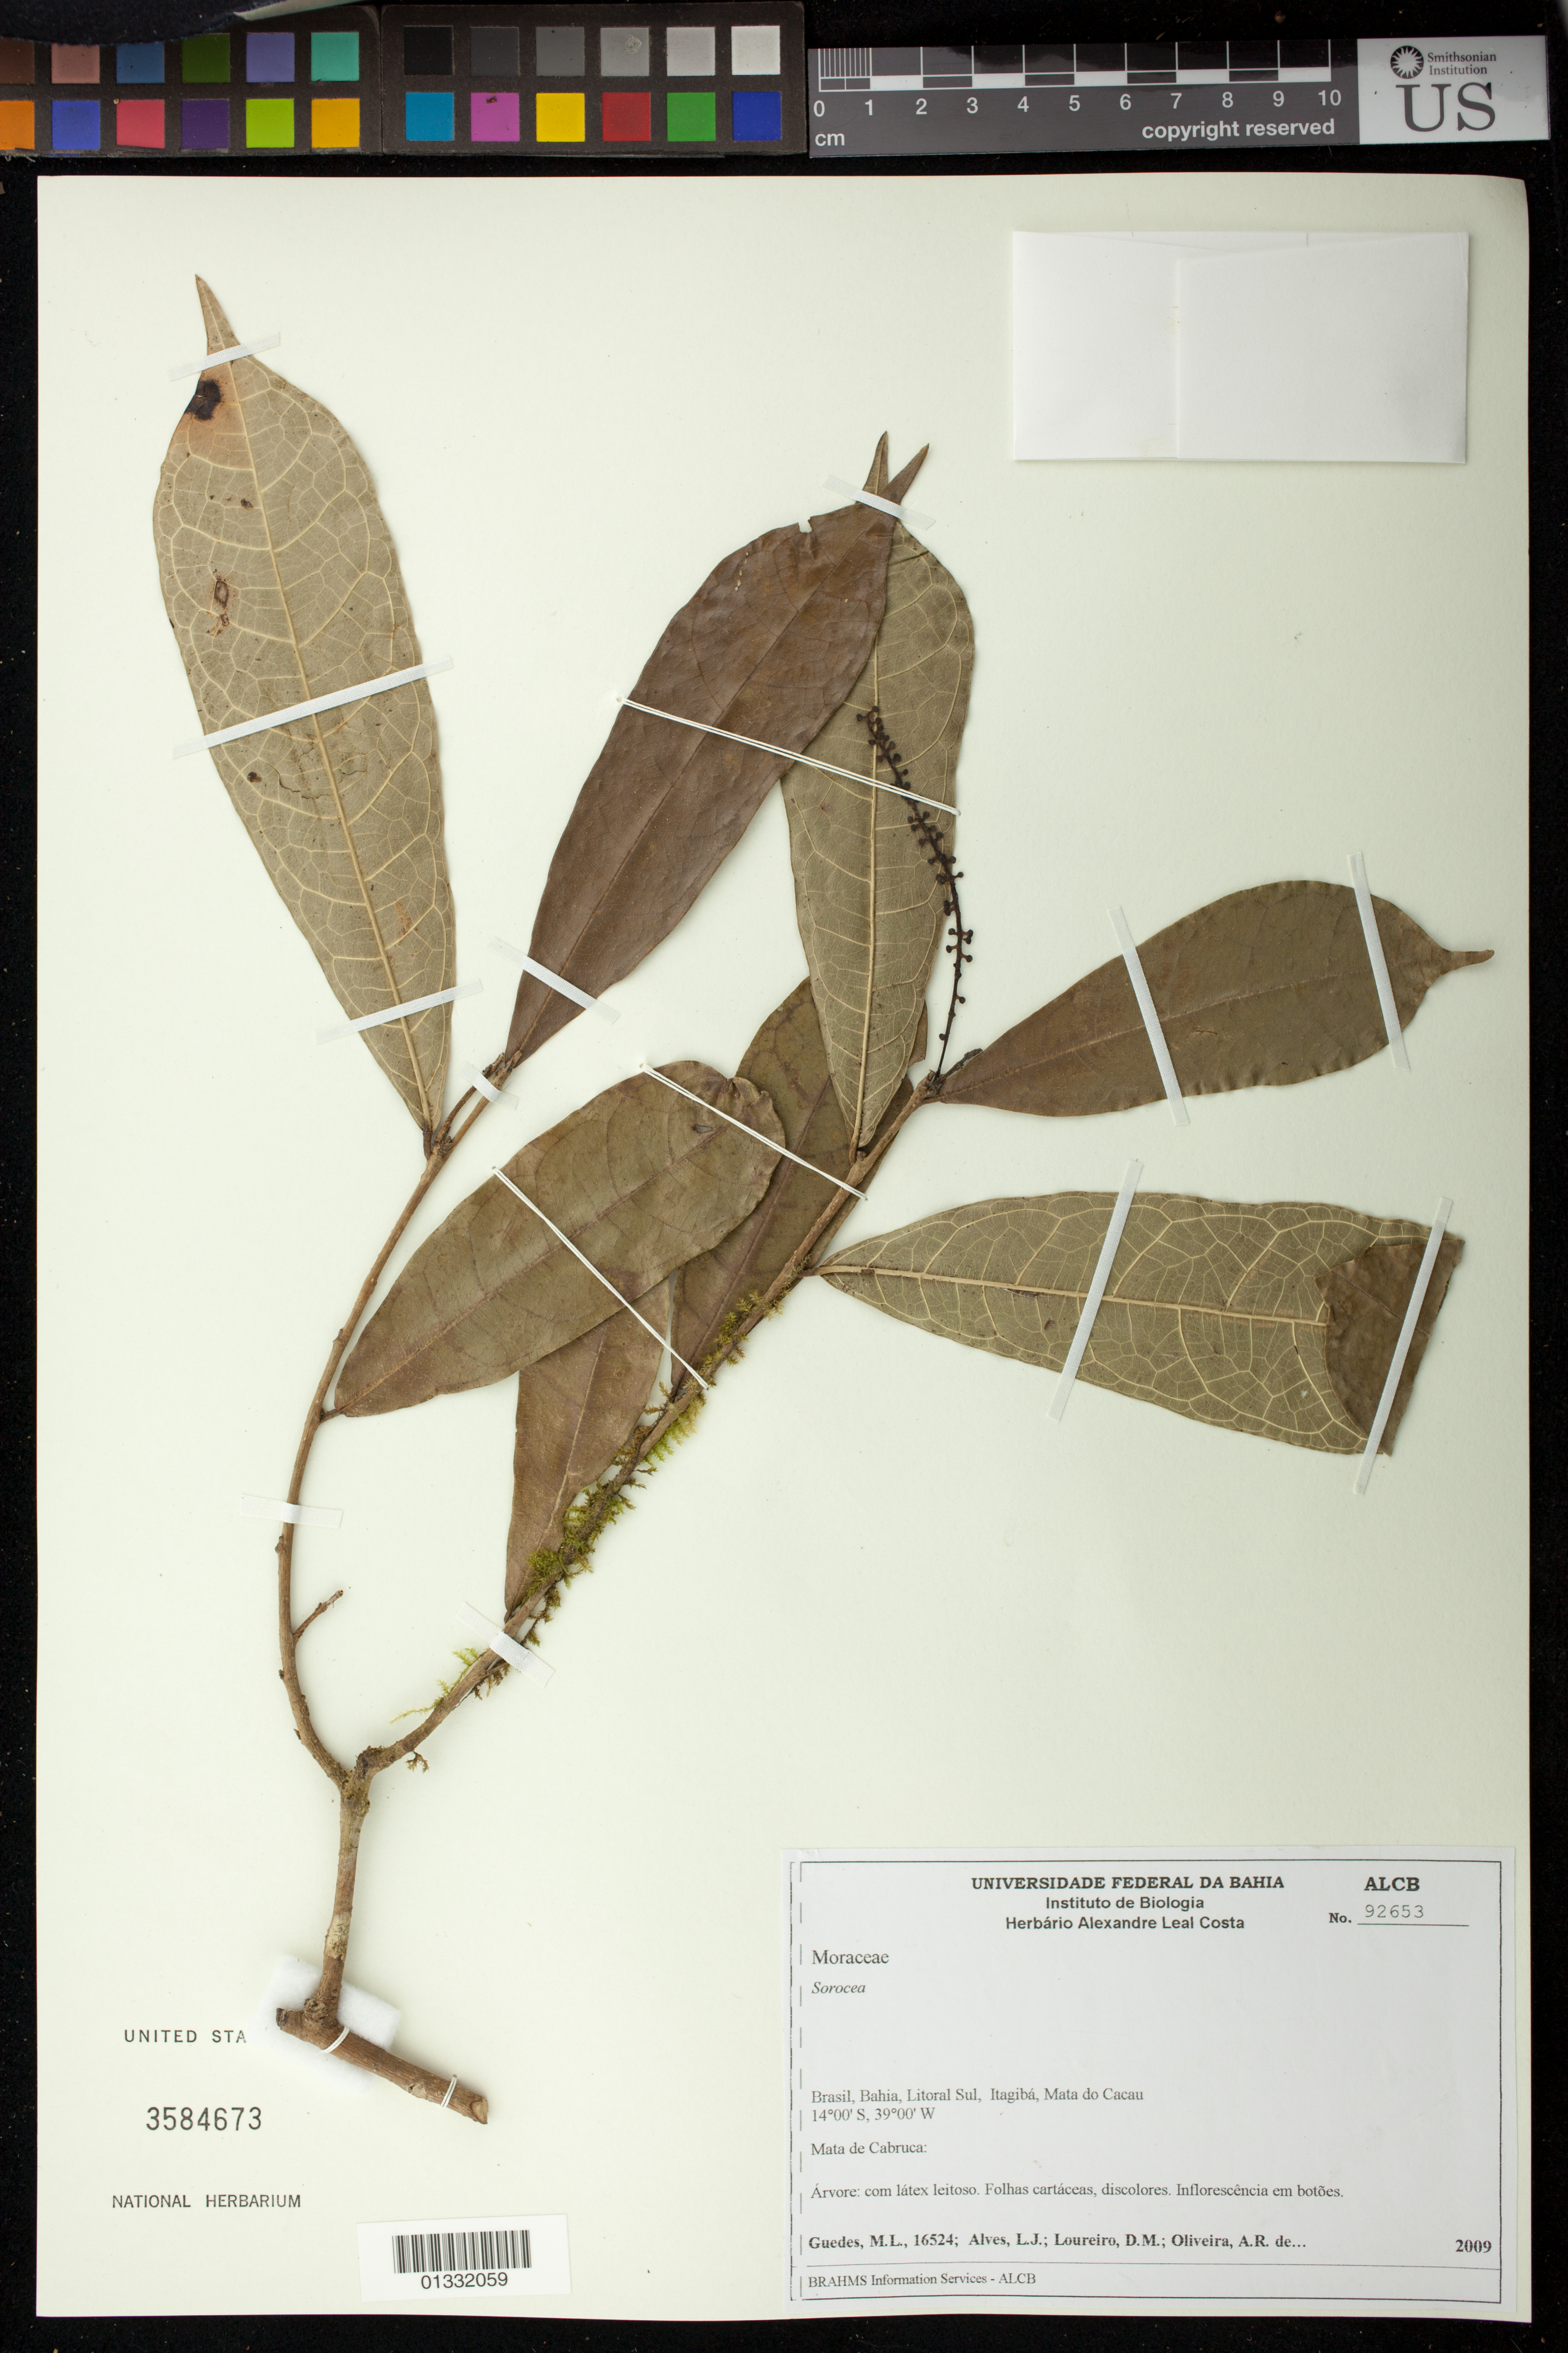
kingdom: Plantae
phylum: Tracheophyta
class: Magnoliopsida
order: Rosales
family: Moraceae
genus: Sorocea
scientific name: Sorocea sp.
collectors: M. L. Guedes, L. J. Alves, D. Loureiro & A. Oliveira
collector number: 16524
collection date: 1905-07-01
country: Brazil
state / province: Bahia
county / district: Itagibá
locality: Mata do Cacau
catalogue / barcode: US 3584673